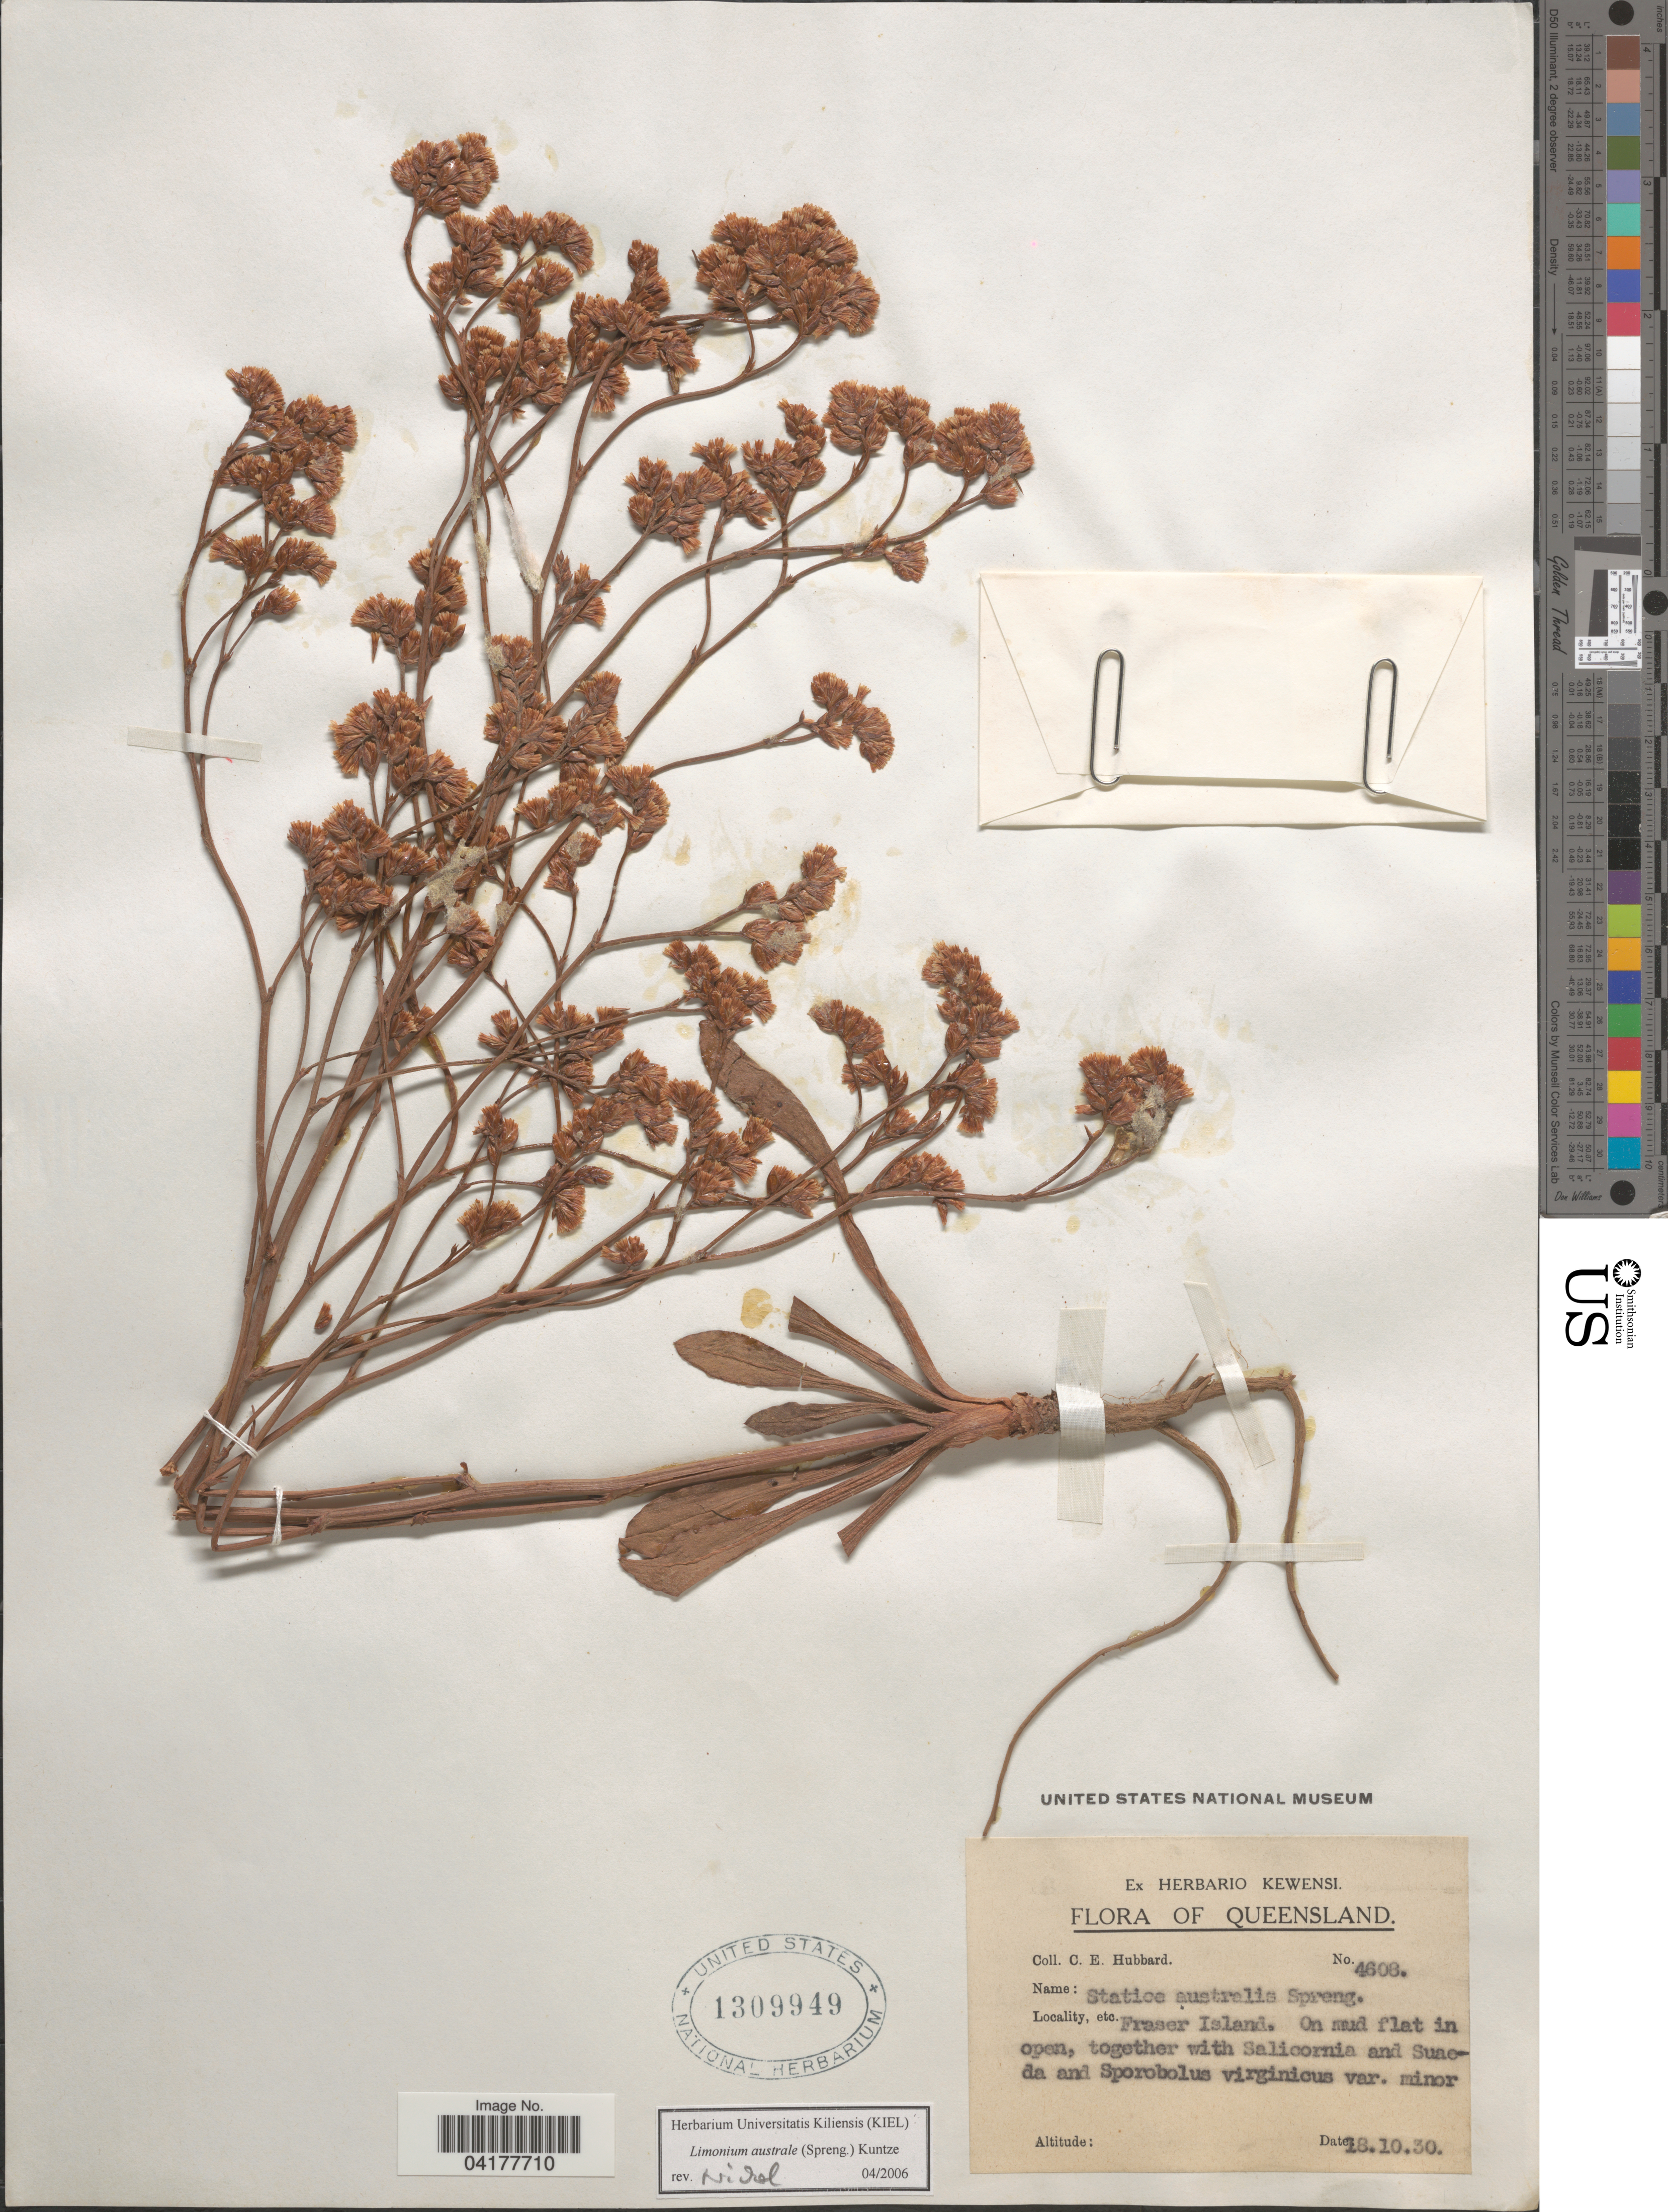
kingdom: Plantae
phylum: Tracheophyta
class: Magnoliopsida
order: Caryophyllales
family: Plumbaginaceae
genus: Limonium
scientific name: Limonium australe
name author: Kuntze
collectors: C. E. Hubbard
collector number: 4608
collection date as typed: Transcribed d/m/y: 18/10/30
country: Australia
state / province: Queensland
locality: Fraser Island.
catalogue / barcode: US 1309949